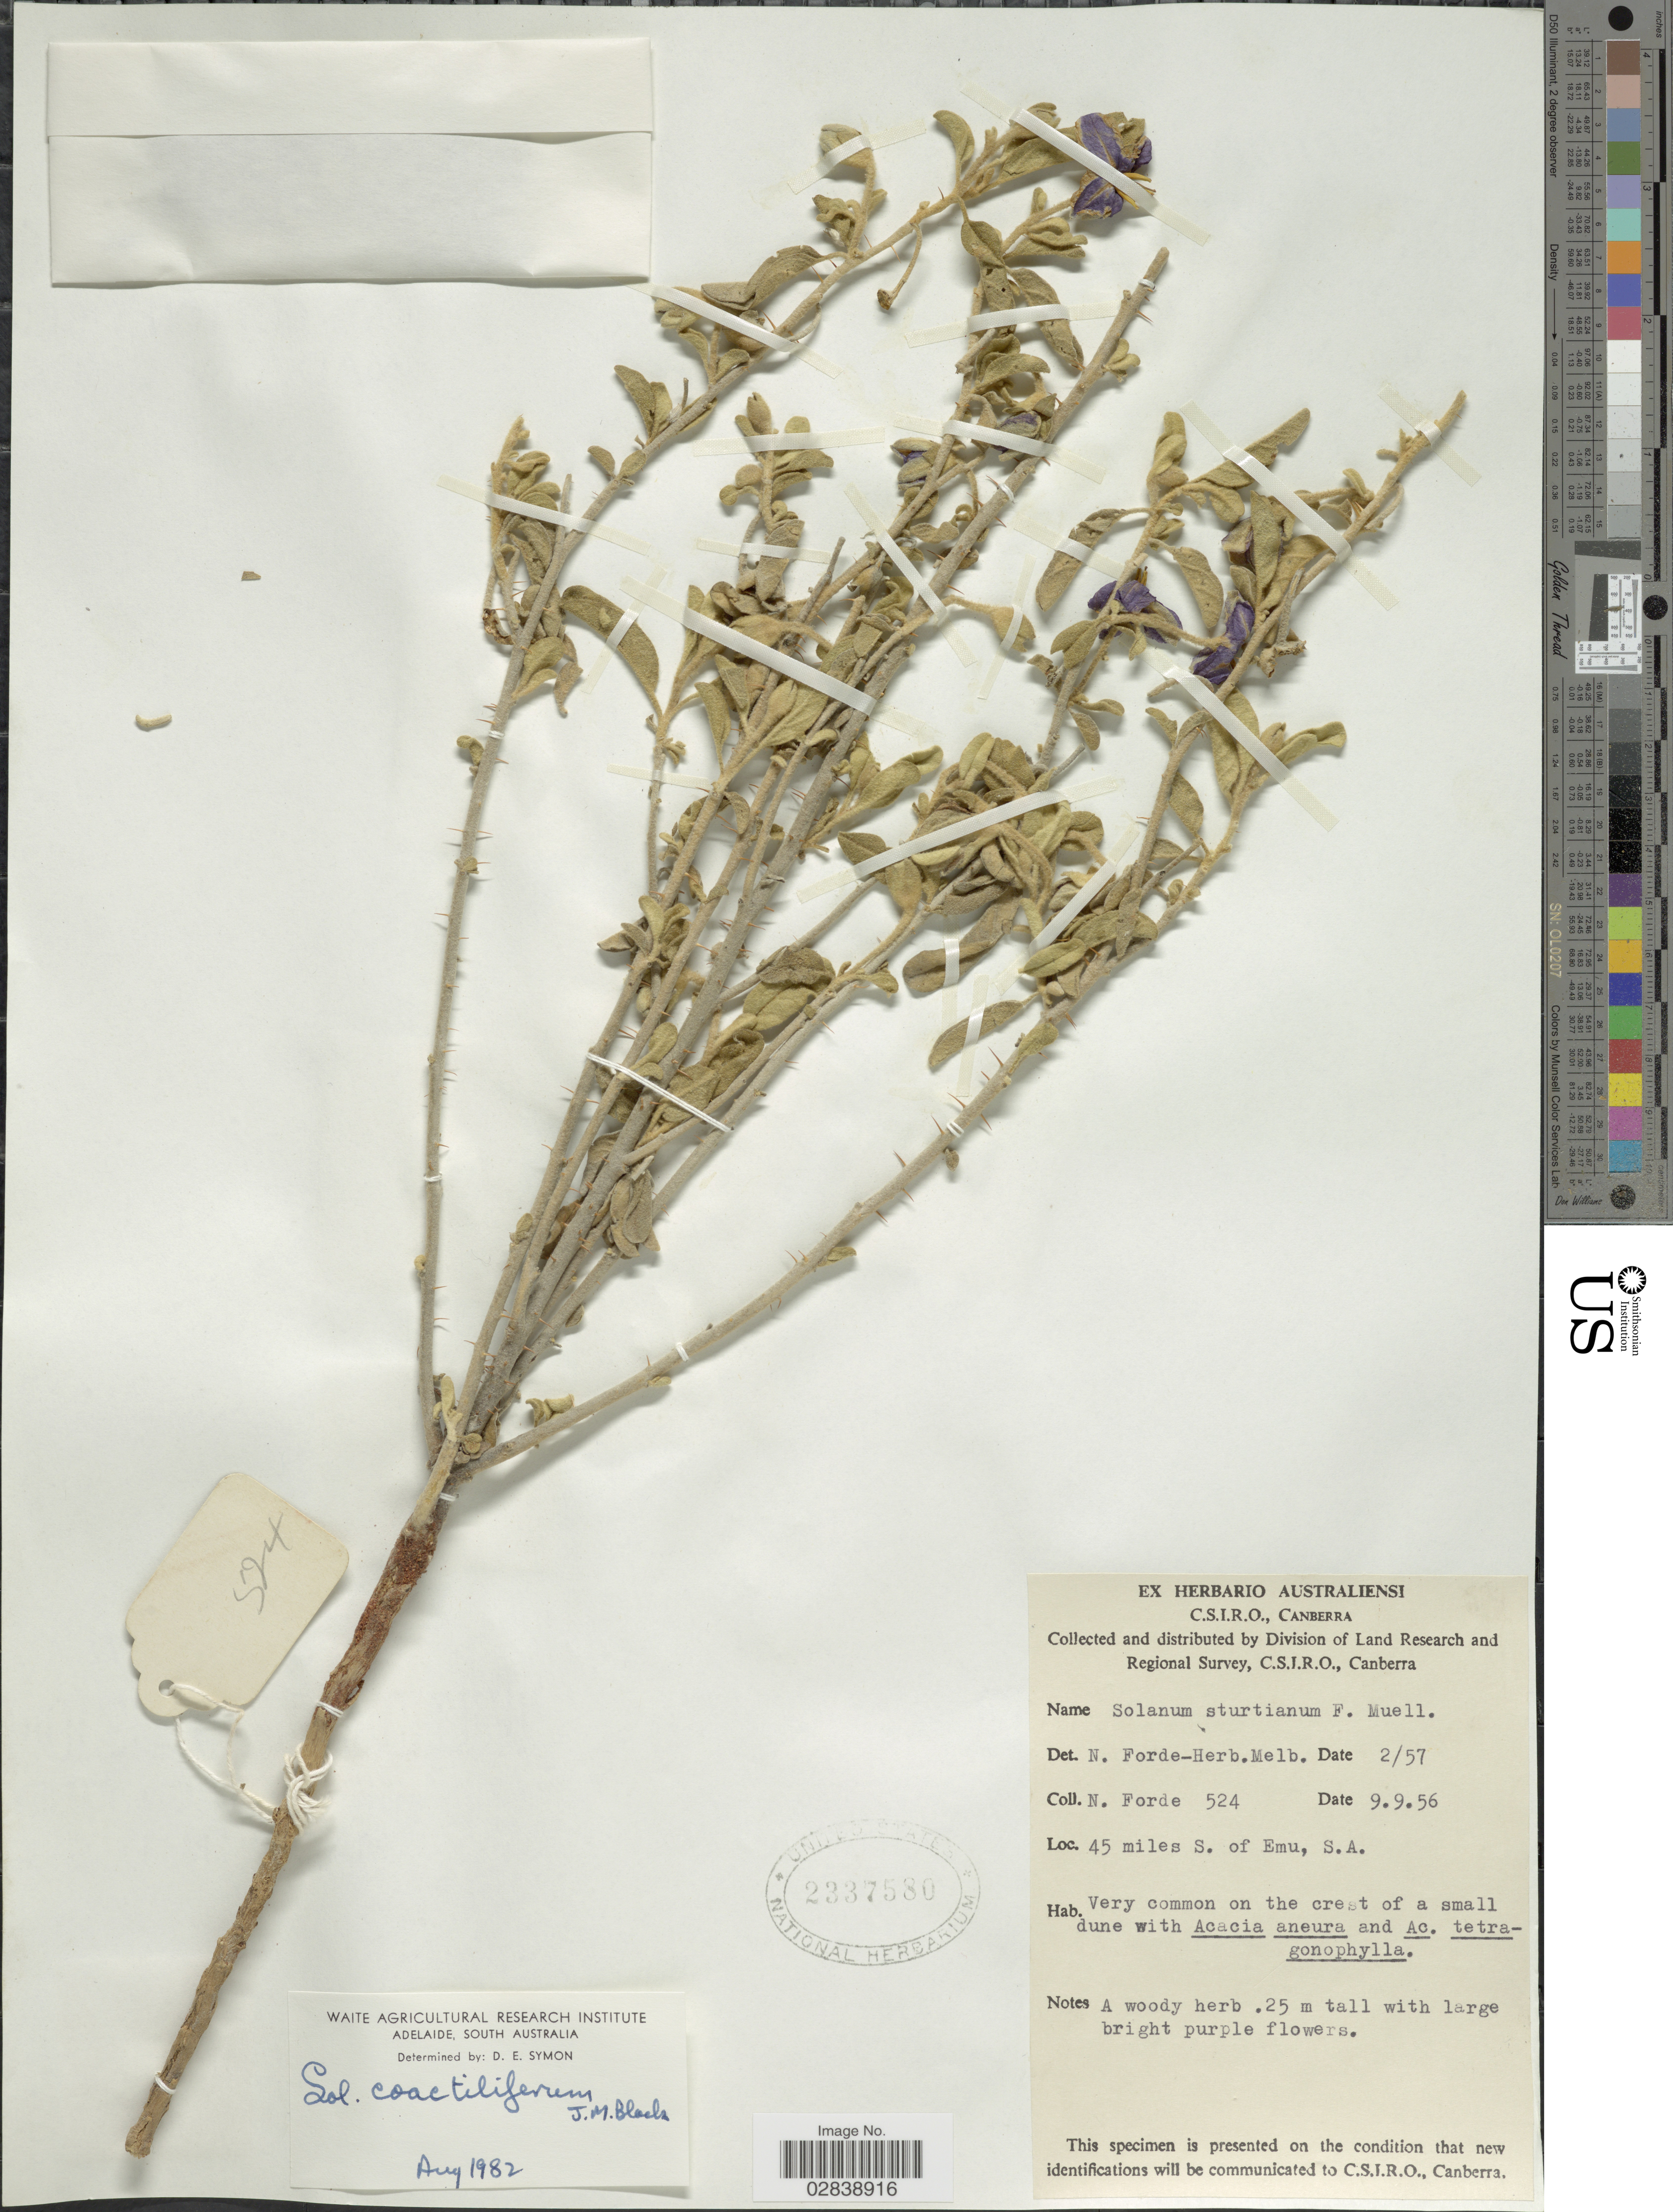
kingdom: Plantae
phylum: Tracheophyta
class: Magnoliopsida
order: Solanales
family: Solanaceae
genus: Solanum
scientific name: Solanum coactiliferum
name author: J. Black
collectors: N. Forde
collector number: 524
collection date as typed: Transcribed d/m/y: 9/9/56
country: Australia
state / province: South Australia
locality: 45 miles S. of Emu, S. A.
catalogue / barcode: US 2337580